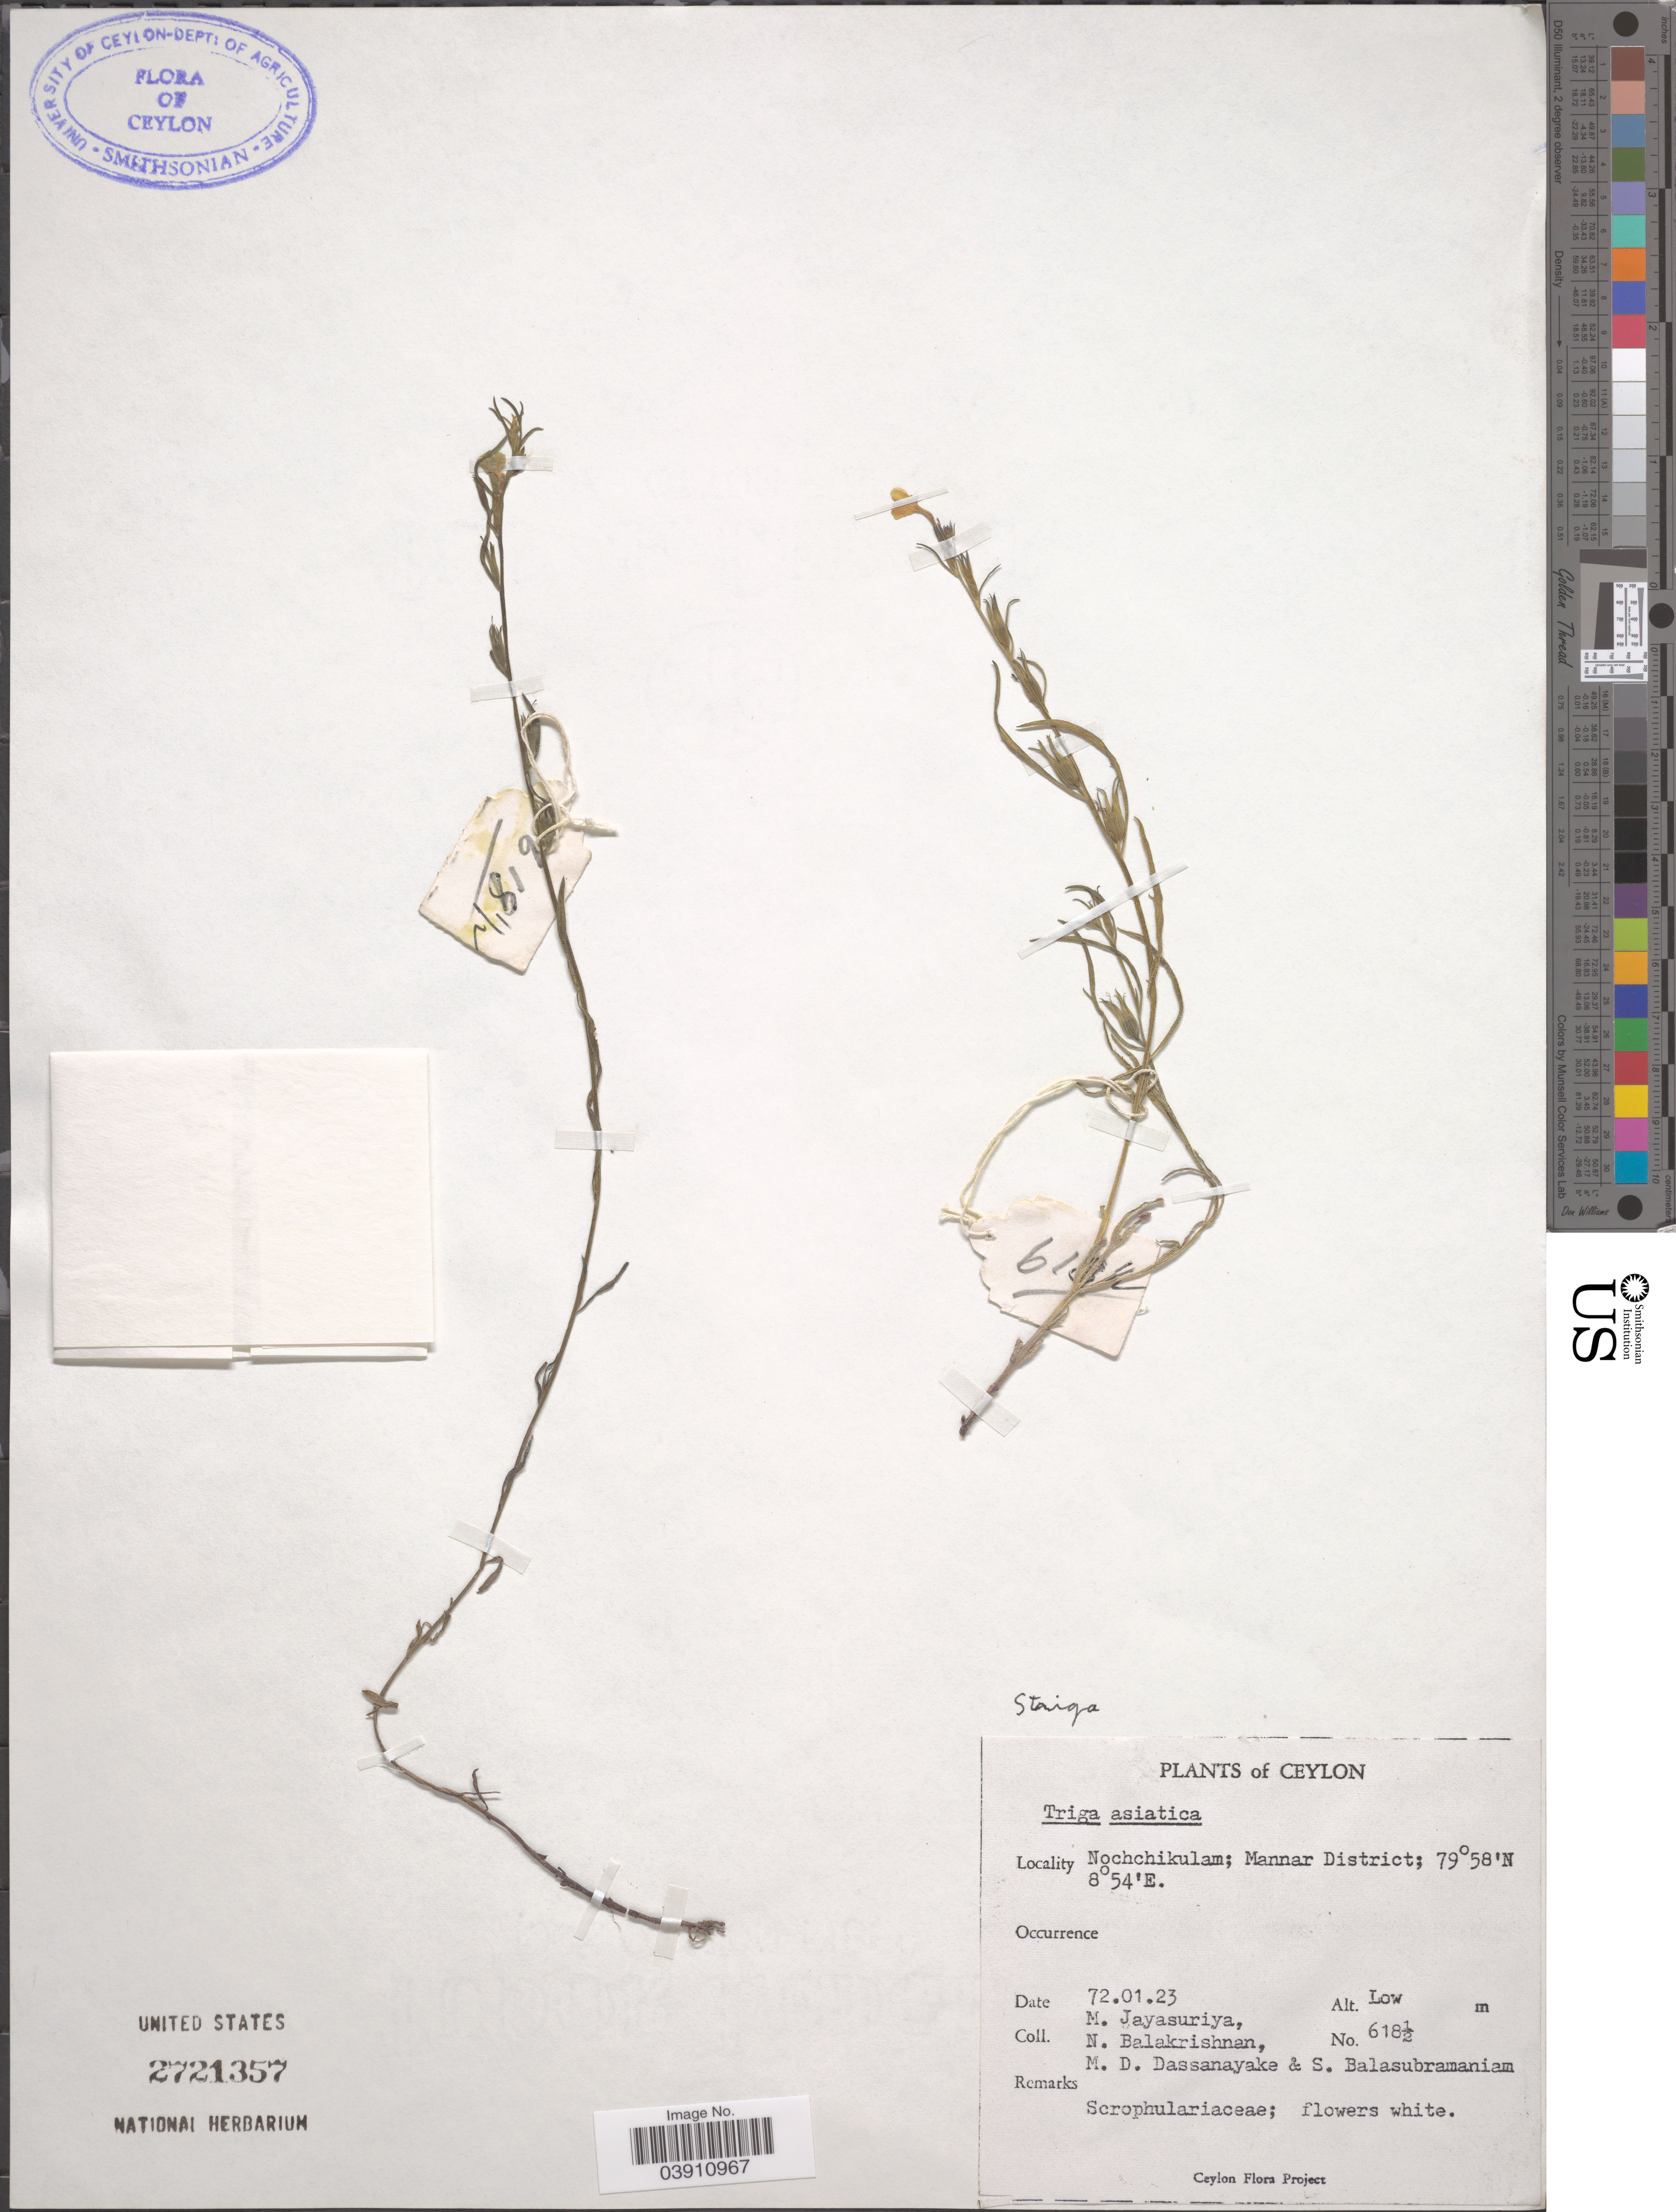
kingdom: Plantae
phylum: Tracheophyta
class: Magnoliopsida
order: Lamiales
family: Orobanchaceae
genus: Striga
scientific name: Striga angustifolia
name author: (D. Don) C.J. Saldanha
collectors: M. Jayasuriya, N. Balakrishnan, M. D. Dassanayake & S. Balasubramaniam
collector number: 618½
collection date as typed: Transcribed d/m/y: 23/1/72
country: Sri Lanka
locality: Ceylon. Nochchikulam; Mannar District.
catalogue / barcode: US 2721357